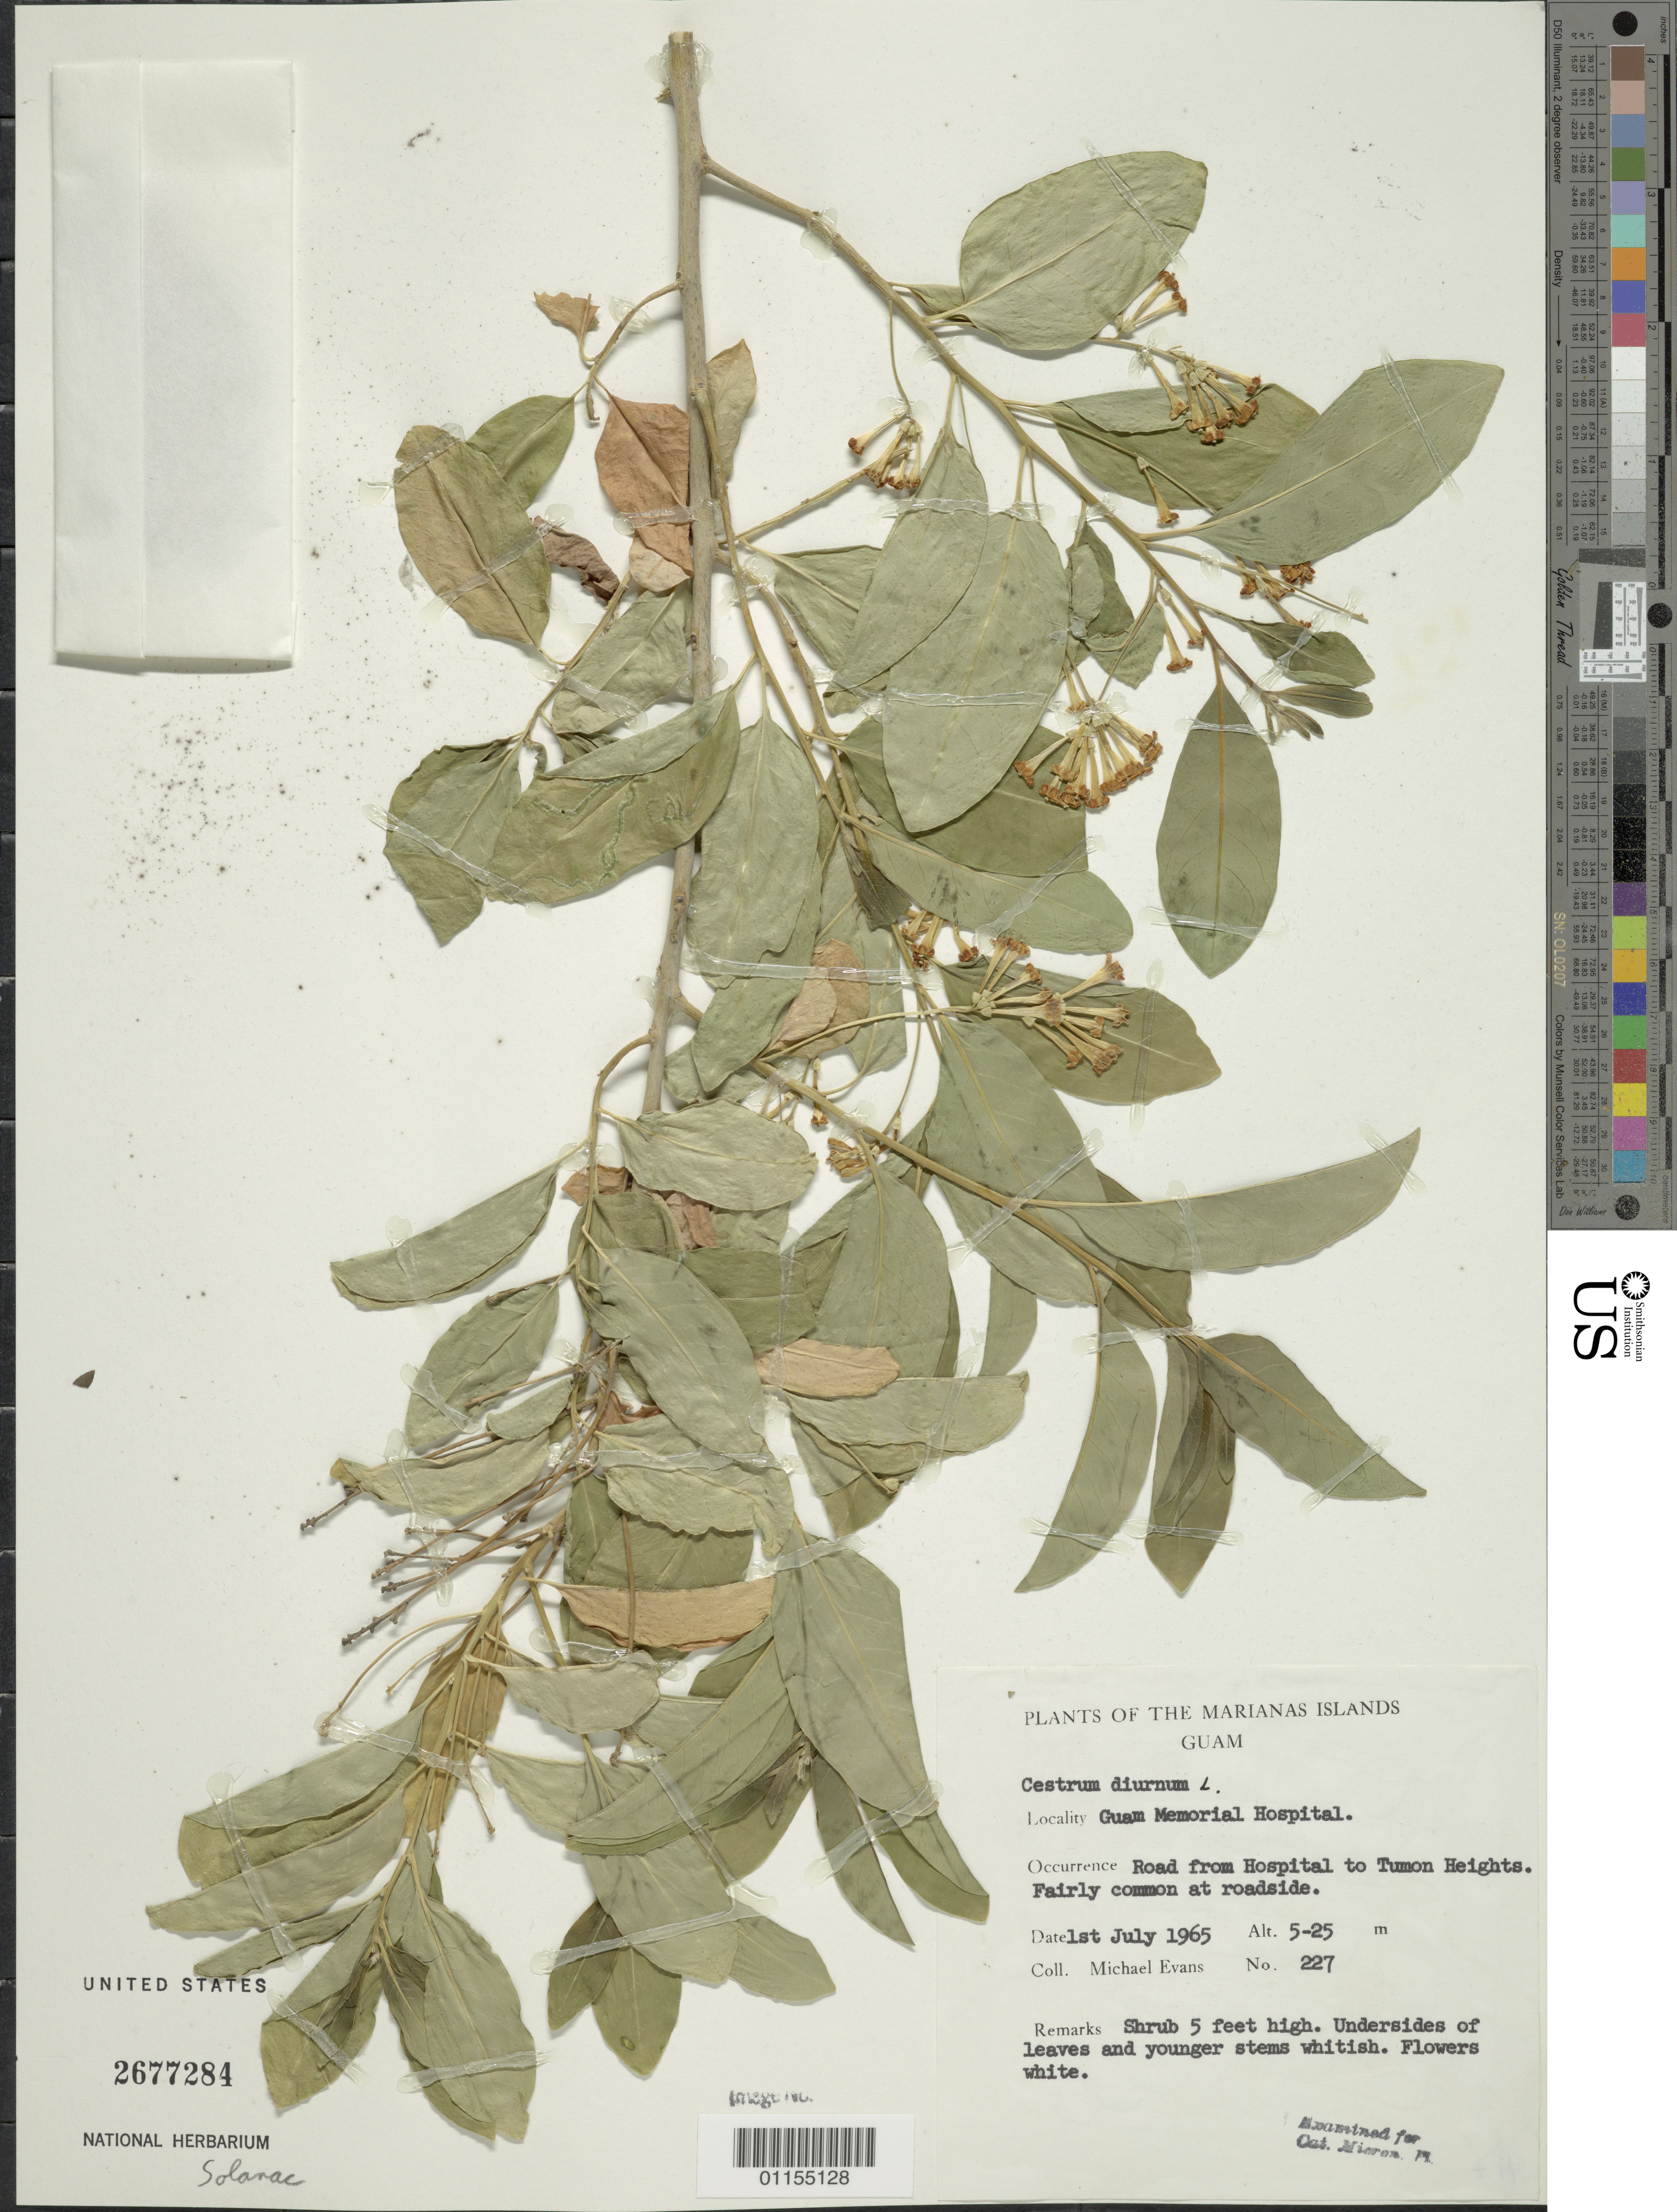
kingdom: Plantae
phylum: Tracheophyta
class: Magnoliopsida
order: Solanales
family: Solanaceae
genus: Cestrum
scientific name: Cestrum diurnum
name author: L.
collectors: M. Evans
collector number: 227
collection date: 1965-07-01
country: Guam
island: Guam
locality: Guam Memorial Hospital: road from hospital to Tumon Heights.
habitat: Roadside.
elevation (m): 5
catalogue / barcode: US 2677284